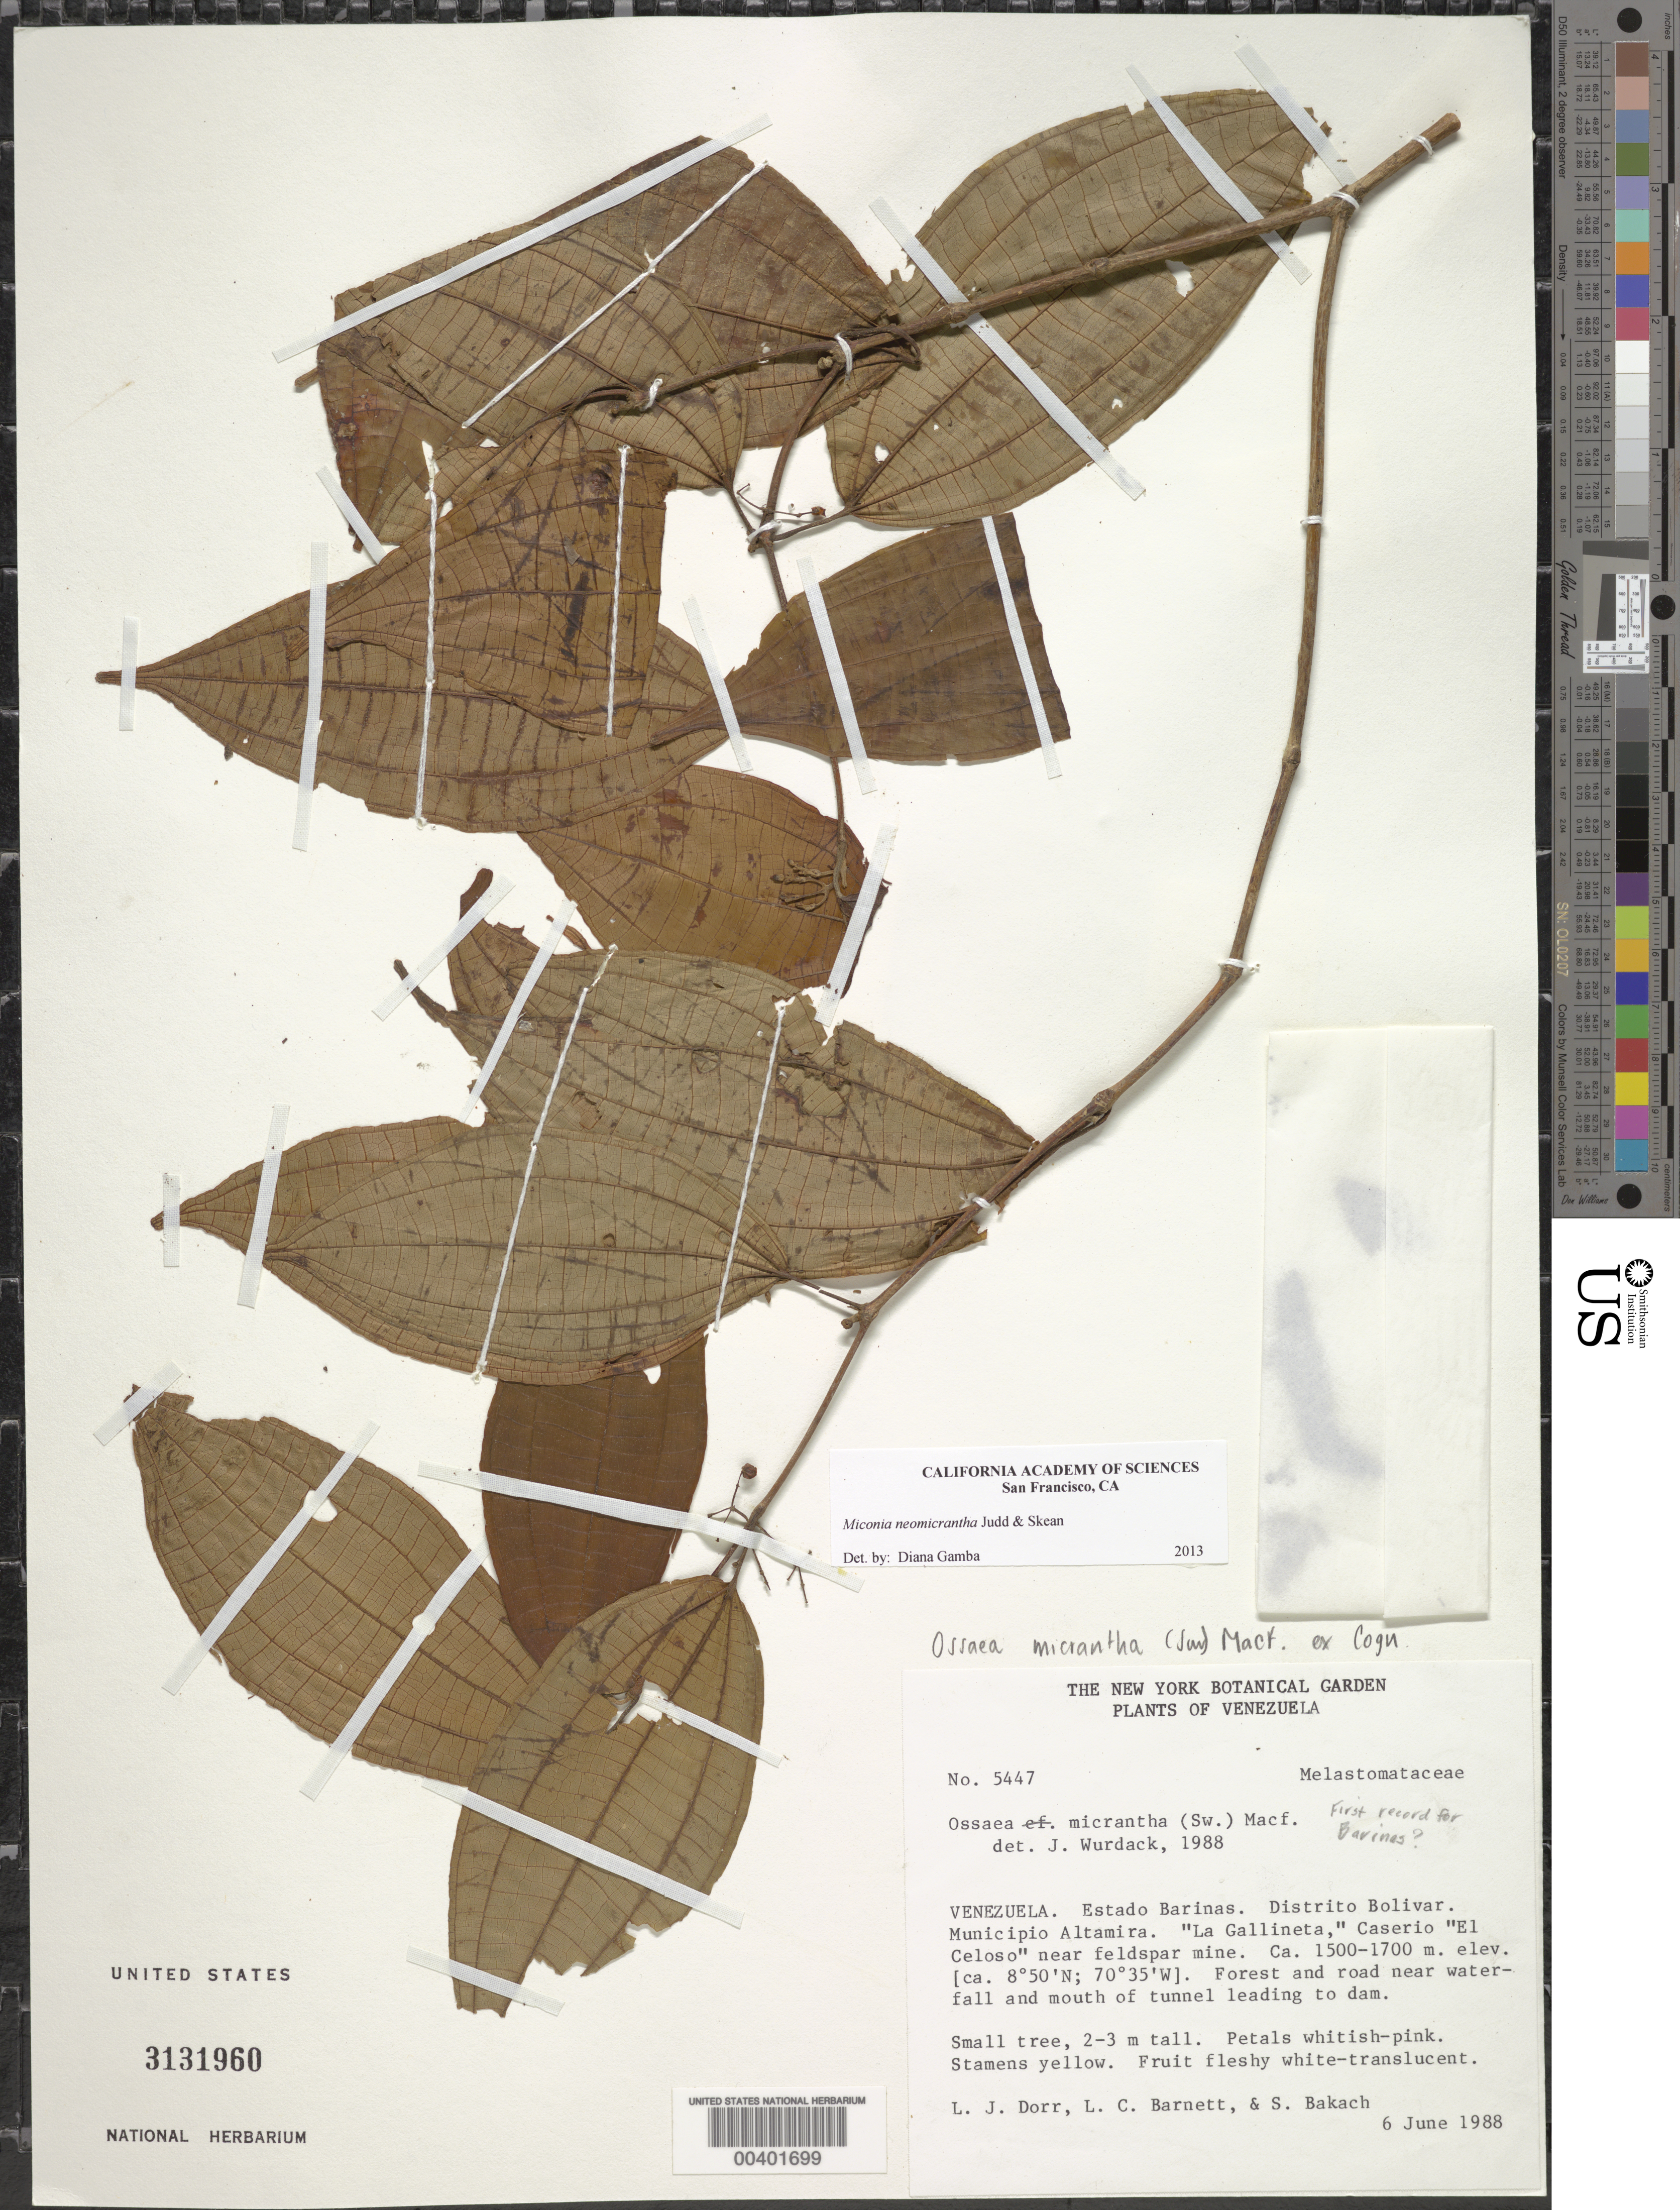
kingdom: Plantae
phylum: Tracheophyta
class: Magnoliopsida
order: Myrtales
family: Melastomataceae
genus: Miconia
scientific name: Miconia neomicrantha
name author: Judd & Skean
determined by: Gamba, Diana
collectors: L. J. Dorr, L. C. Barnett & S. Bakach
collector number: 5447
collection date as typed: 06 Jun 1988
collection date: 1988-06-06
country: Venezuela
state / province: Barinas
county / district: Bolívar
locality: "La Gallineta," Caserio "El Celoso" near feldspar mine.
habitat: Forest and road near waterfall and mouth of tunnel leading to dam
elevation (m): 1500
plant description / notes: NY, PORT, US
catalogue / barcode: US 3131960